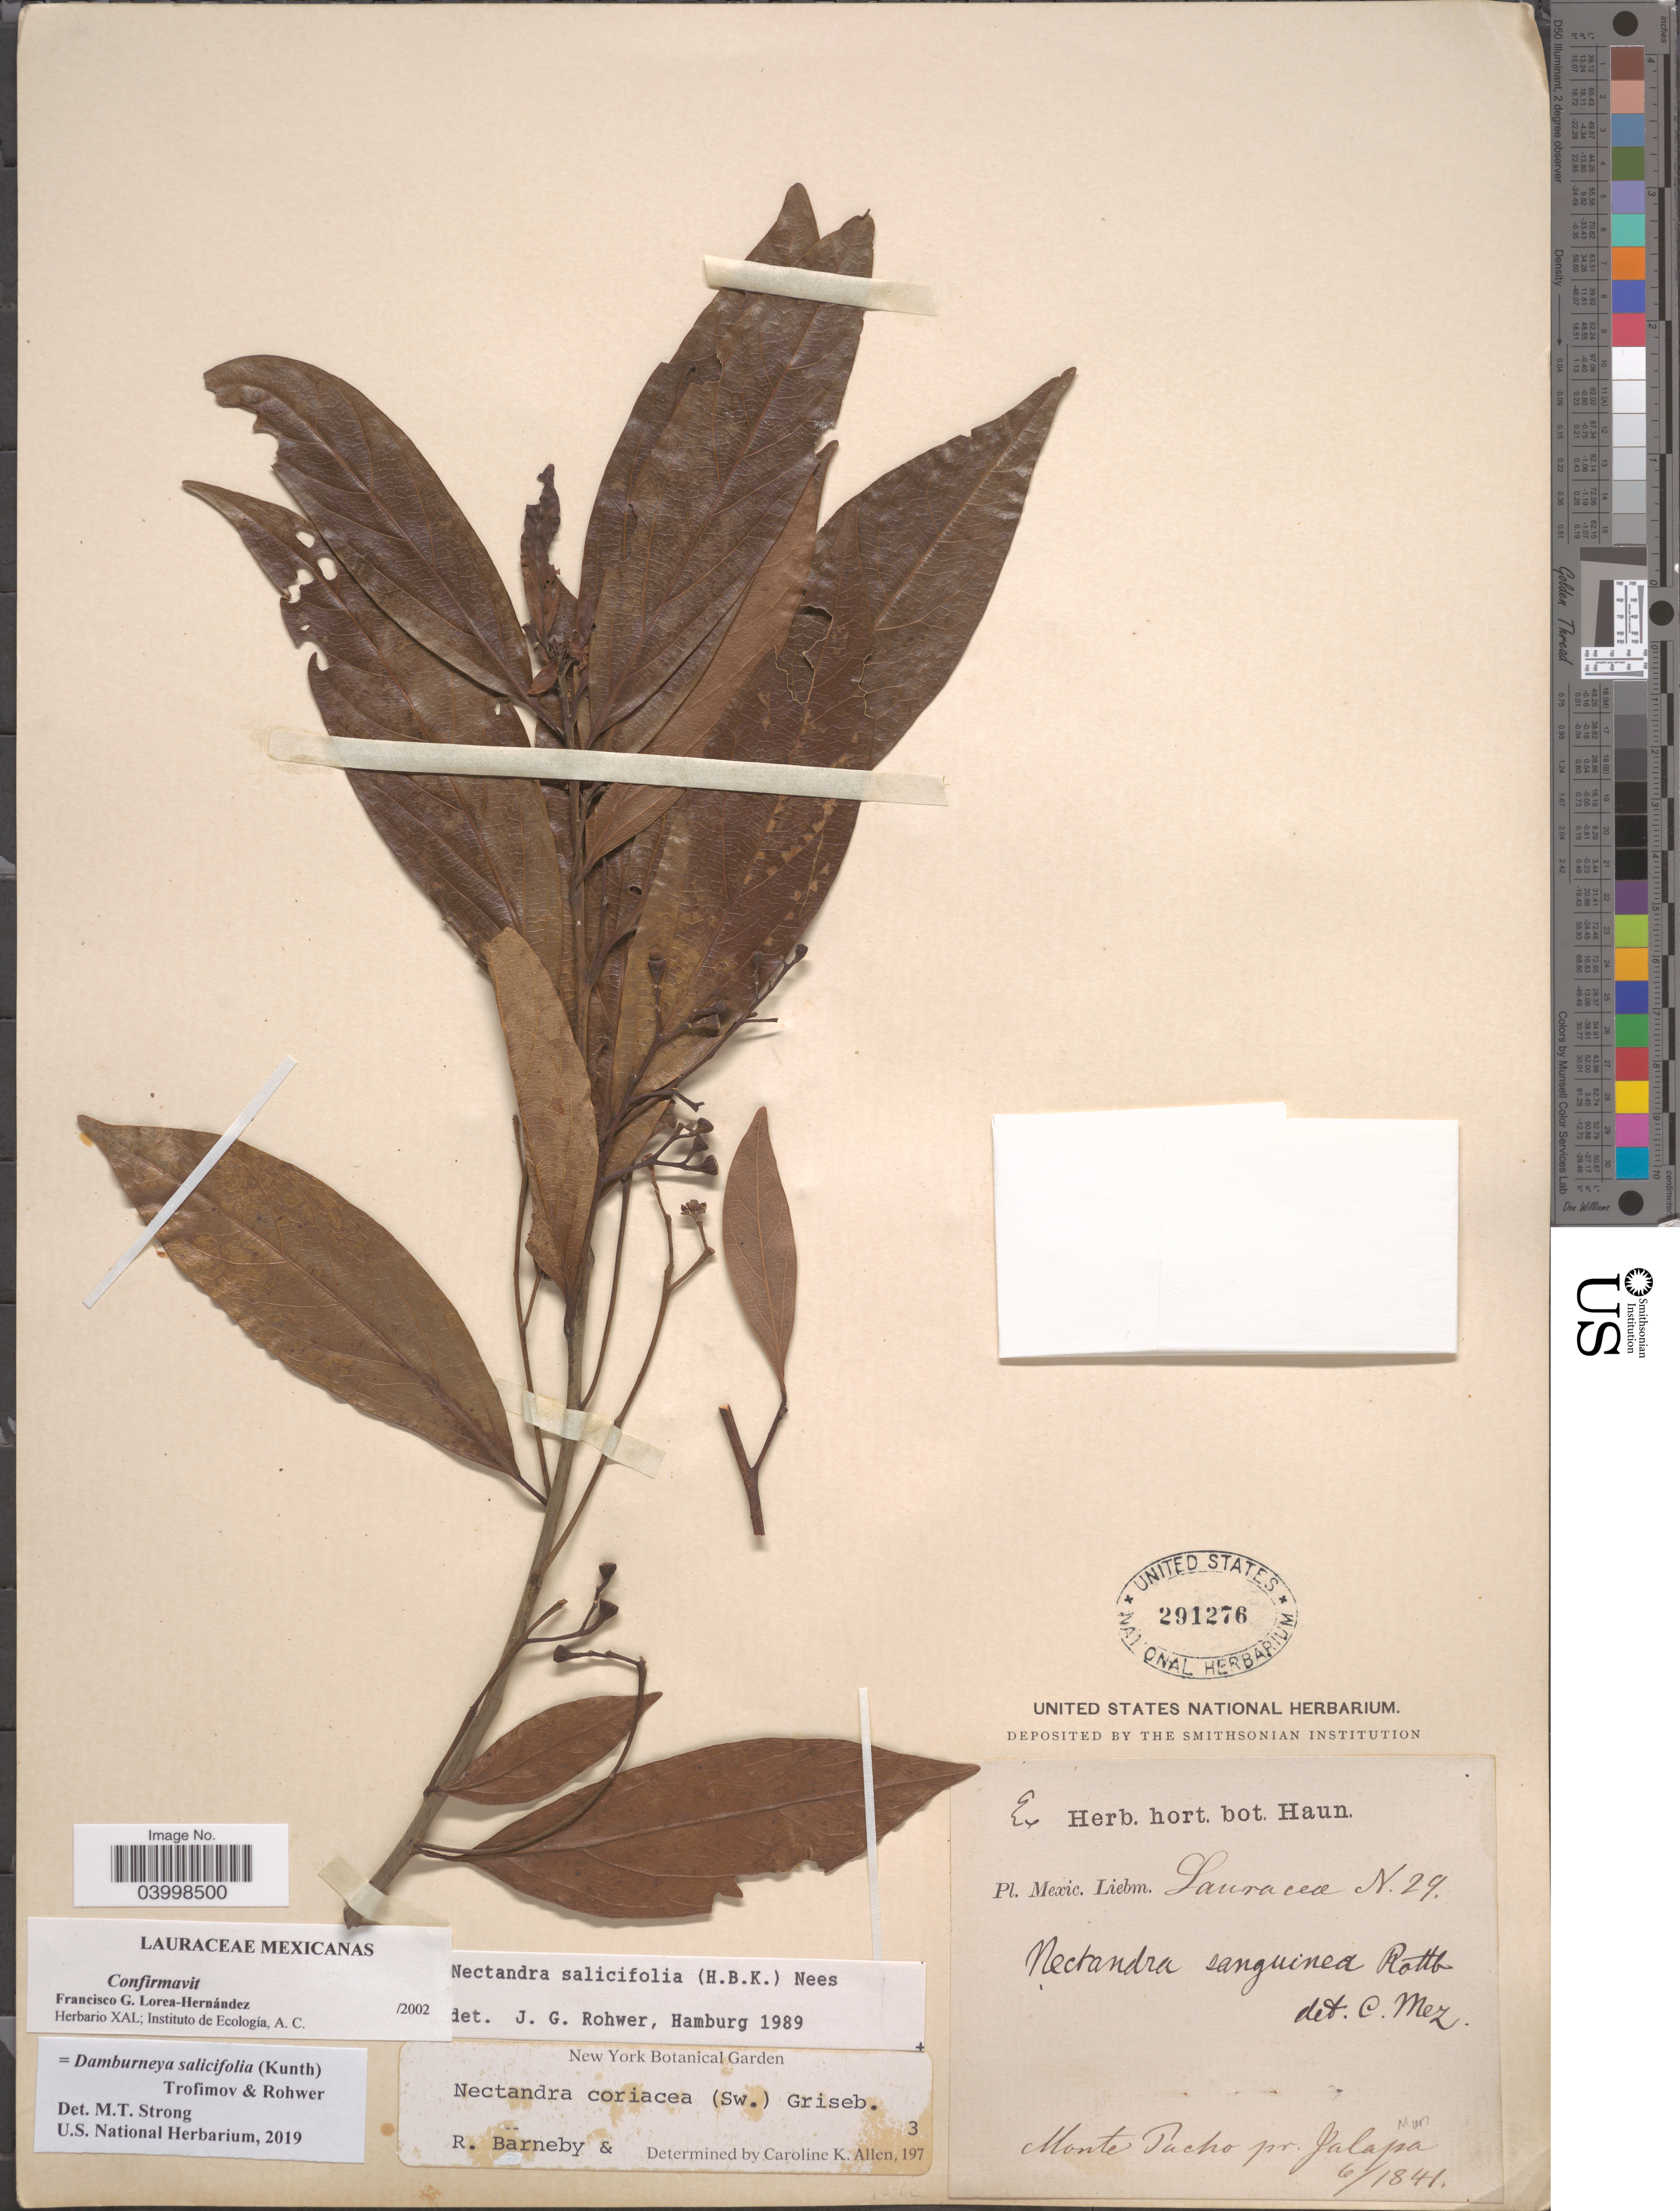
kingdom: Plantae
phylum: Tracheophyta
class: Magnoliopsida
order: Laurales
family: Lauraceae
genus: Damburneya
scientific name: Damburneya salicifolia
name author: (Kunth) Trofimov & Rohwer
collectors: Liebm.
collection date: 1841-06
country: Guatemala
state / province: Jalapa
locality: Monte Tacho pr. Jalapa.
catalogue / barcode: US 291276